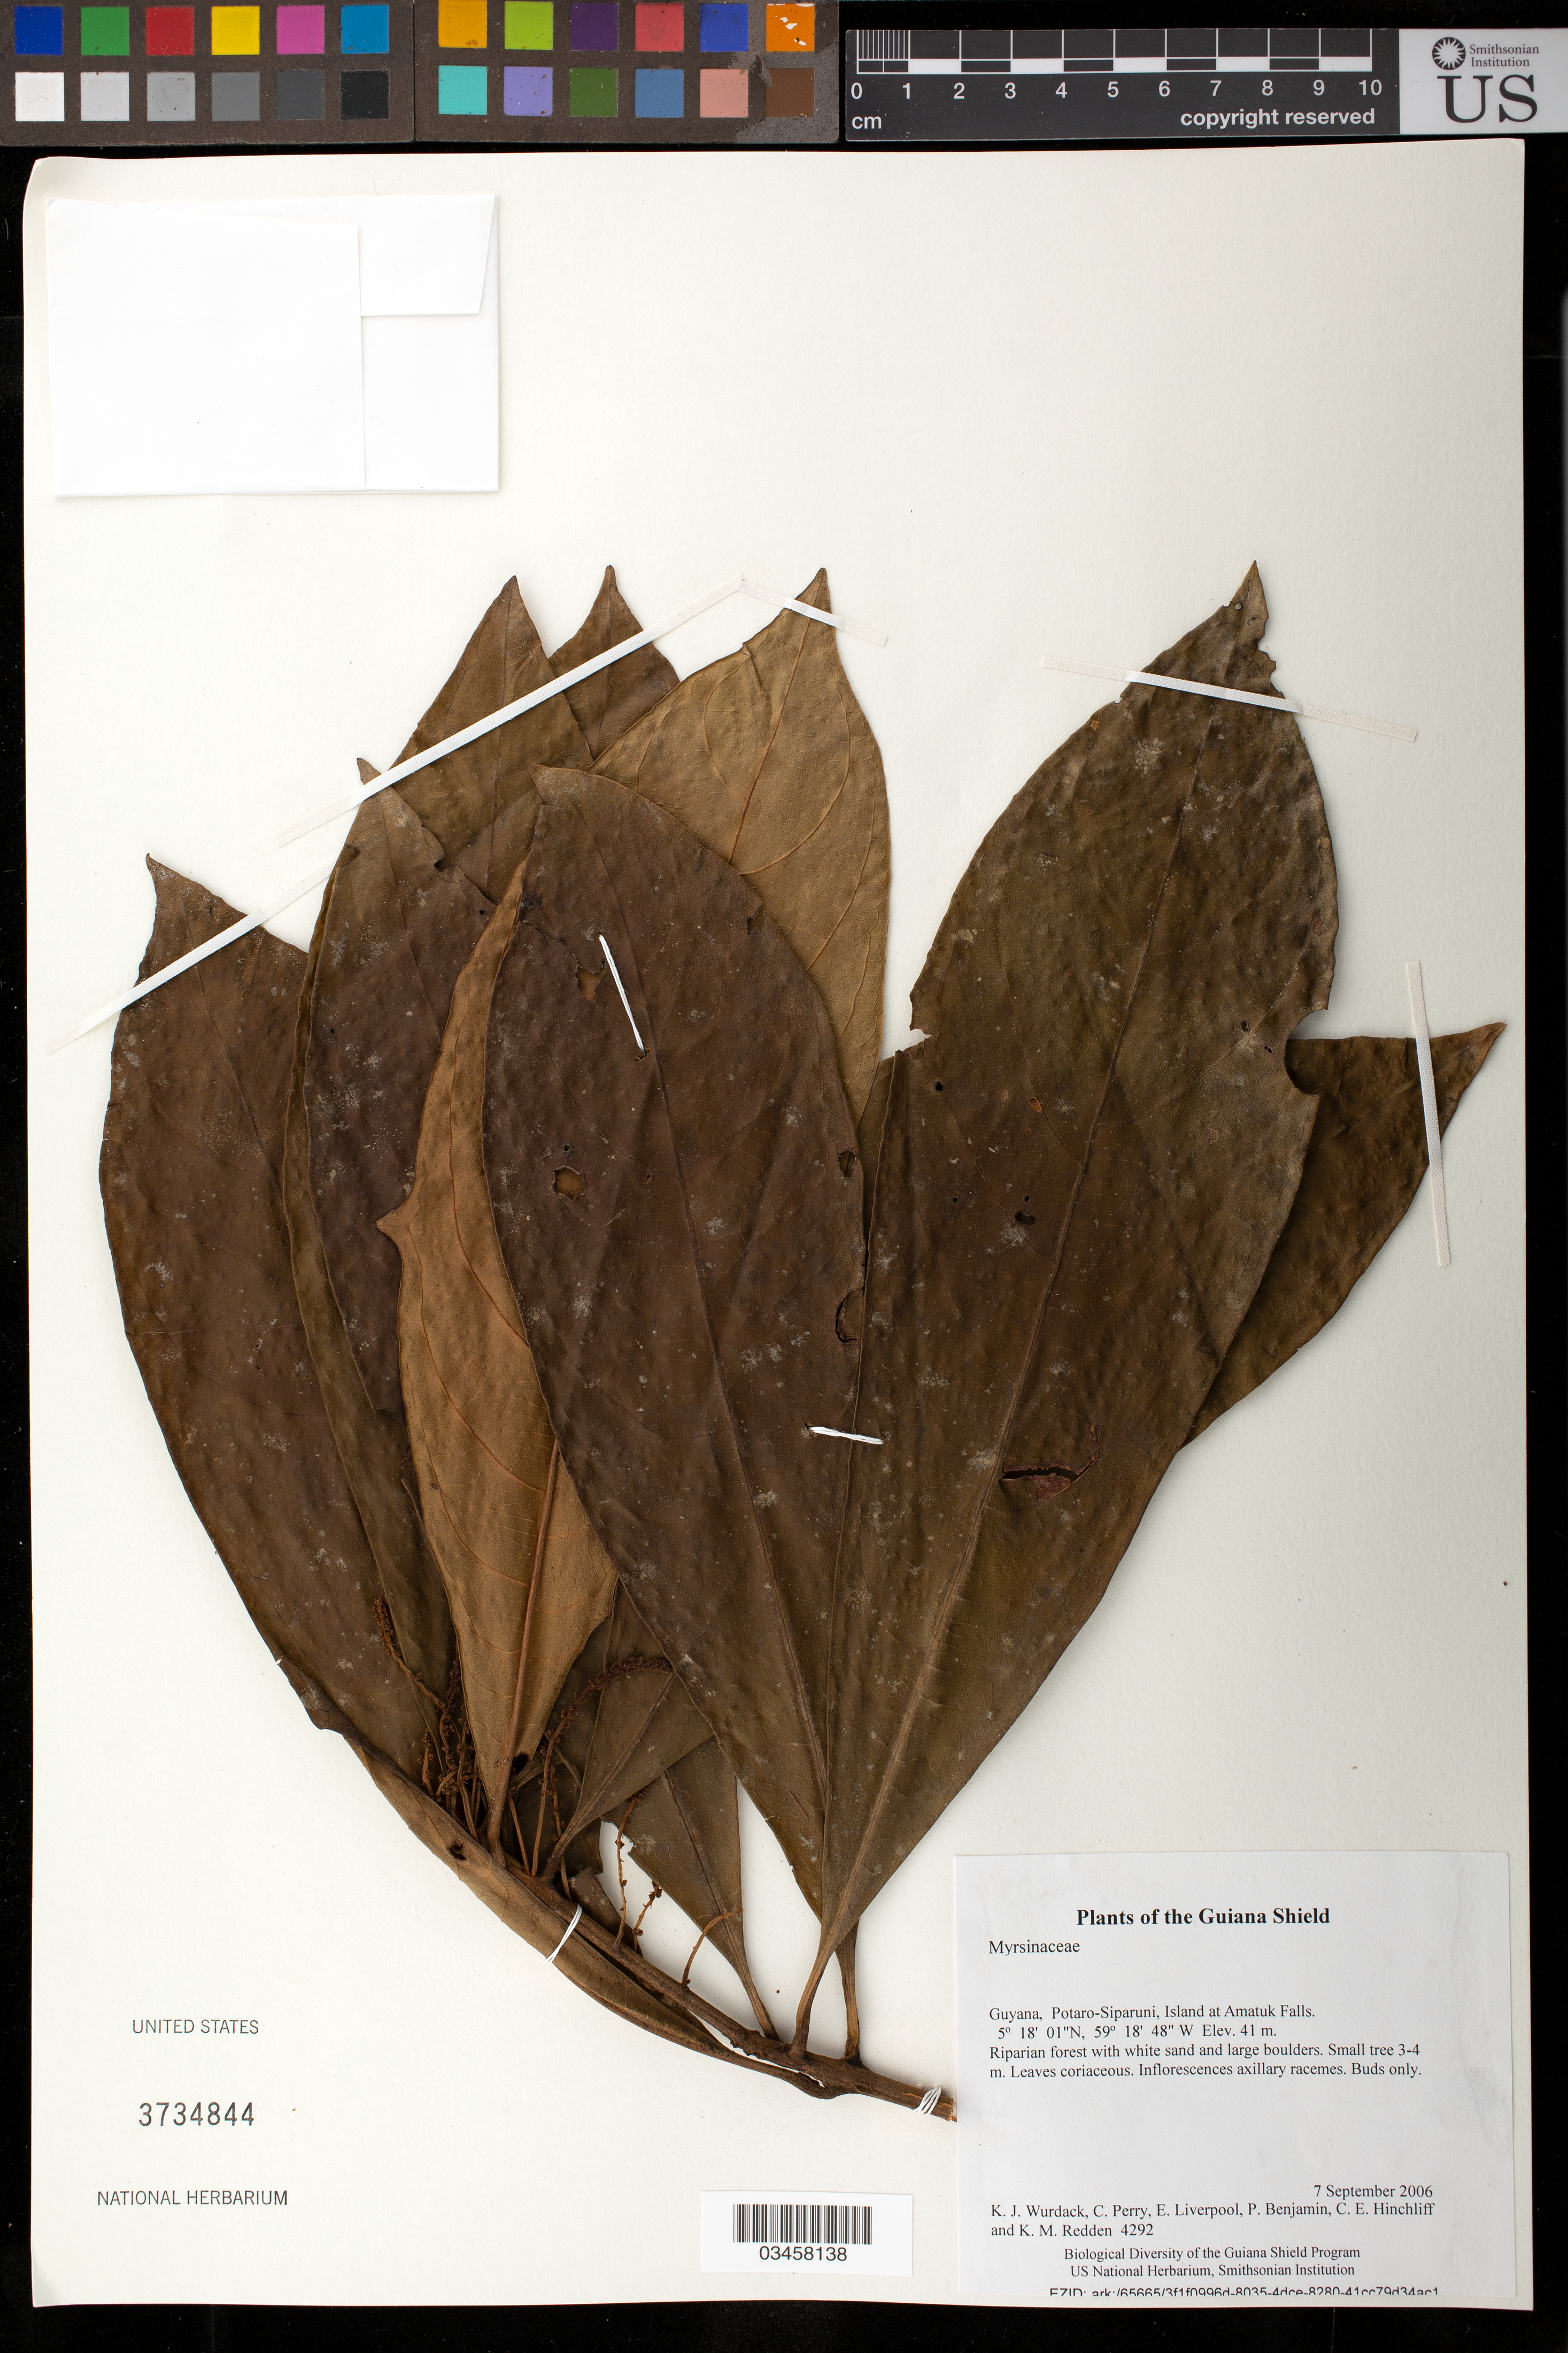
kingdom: Plantae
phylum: Tracheophyta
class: Magnoliopsida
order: Ericales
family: Primulaceae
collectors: K. Wurdack, C. Perry, E. Liverpool, P. Benjamin, C. E. Hinchliff & K. M. Redden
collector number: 4292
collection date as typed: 7 September 2006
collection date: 2006-09-07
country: Guyana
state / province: Potaro-Siparuni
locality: Island at Amatuk Falls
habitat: Riparian forest with white sand and large boulders.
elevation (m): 41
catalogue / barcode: US 3734844